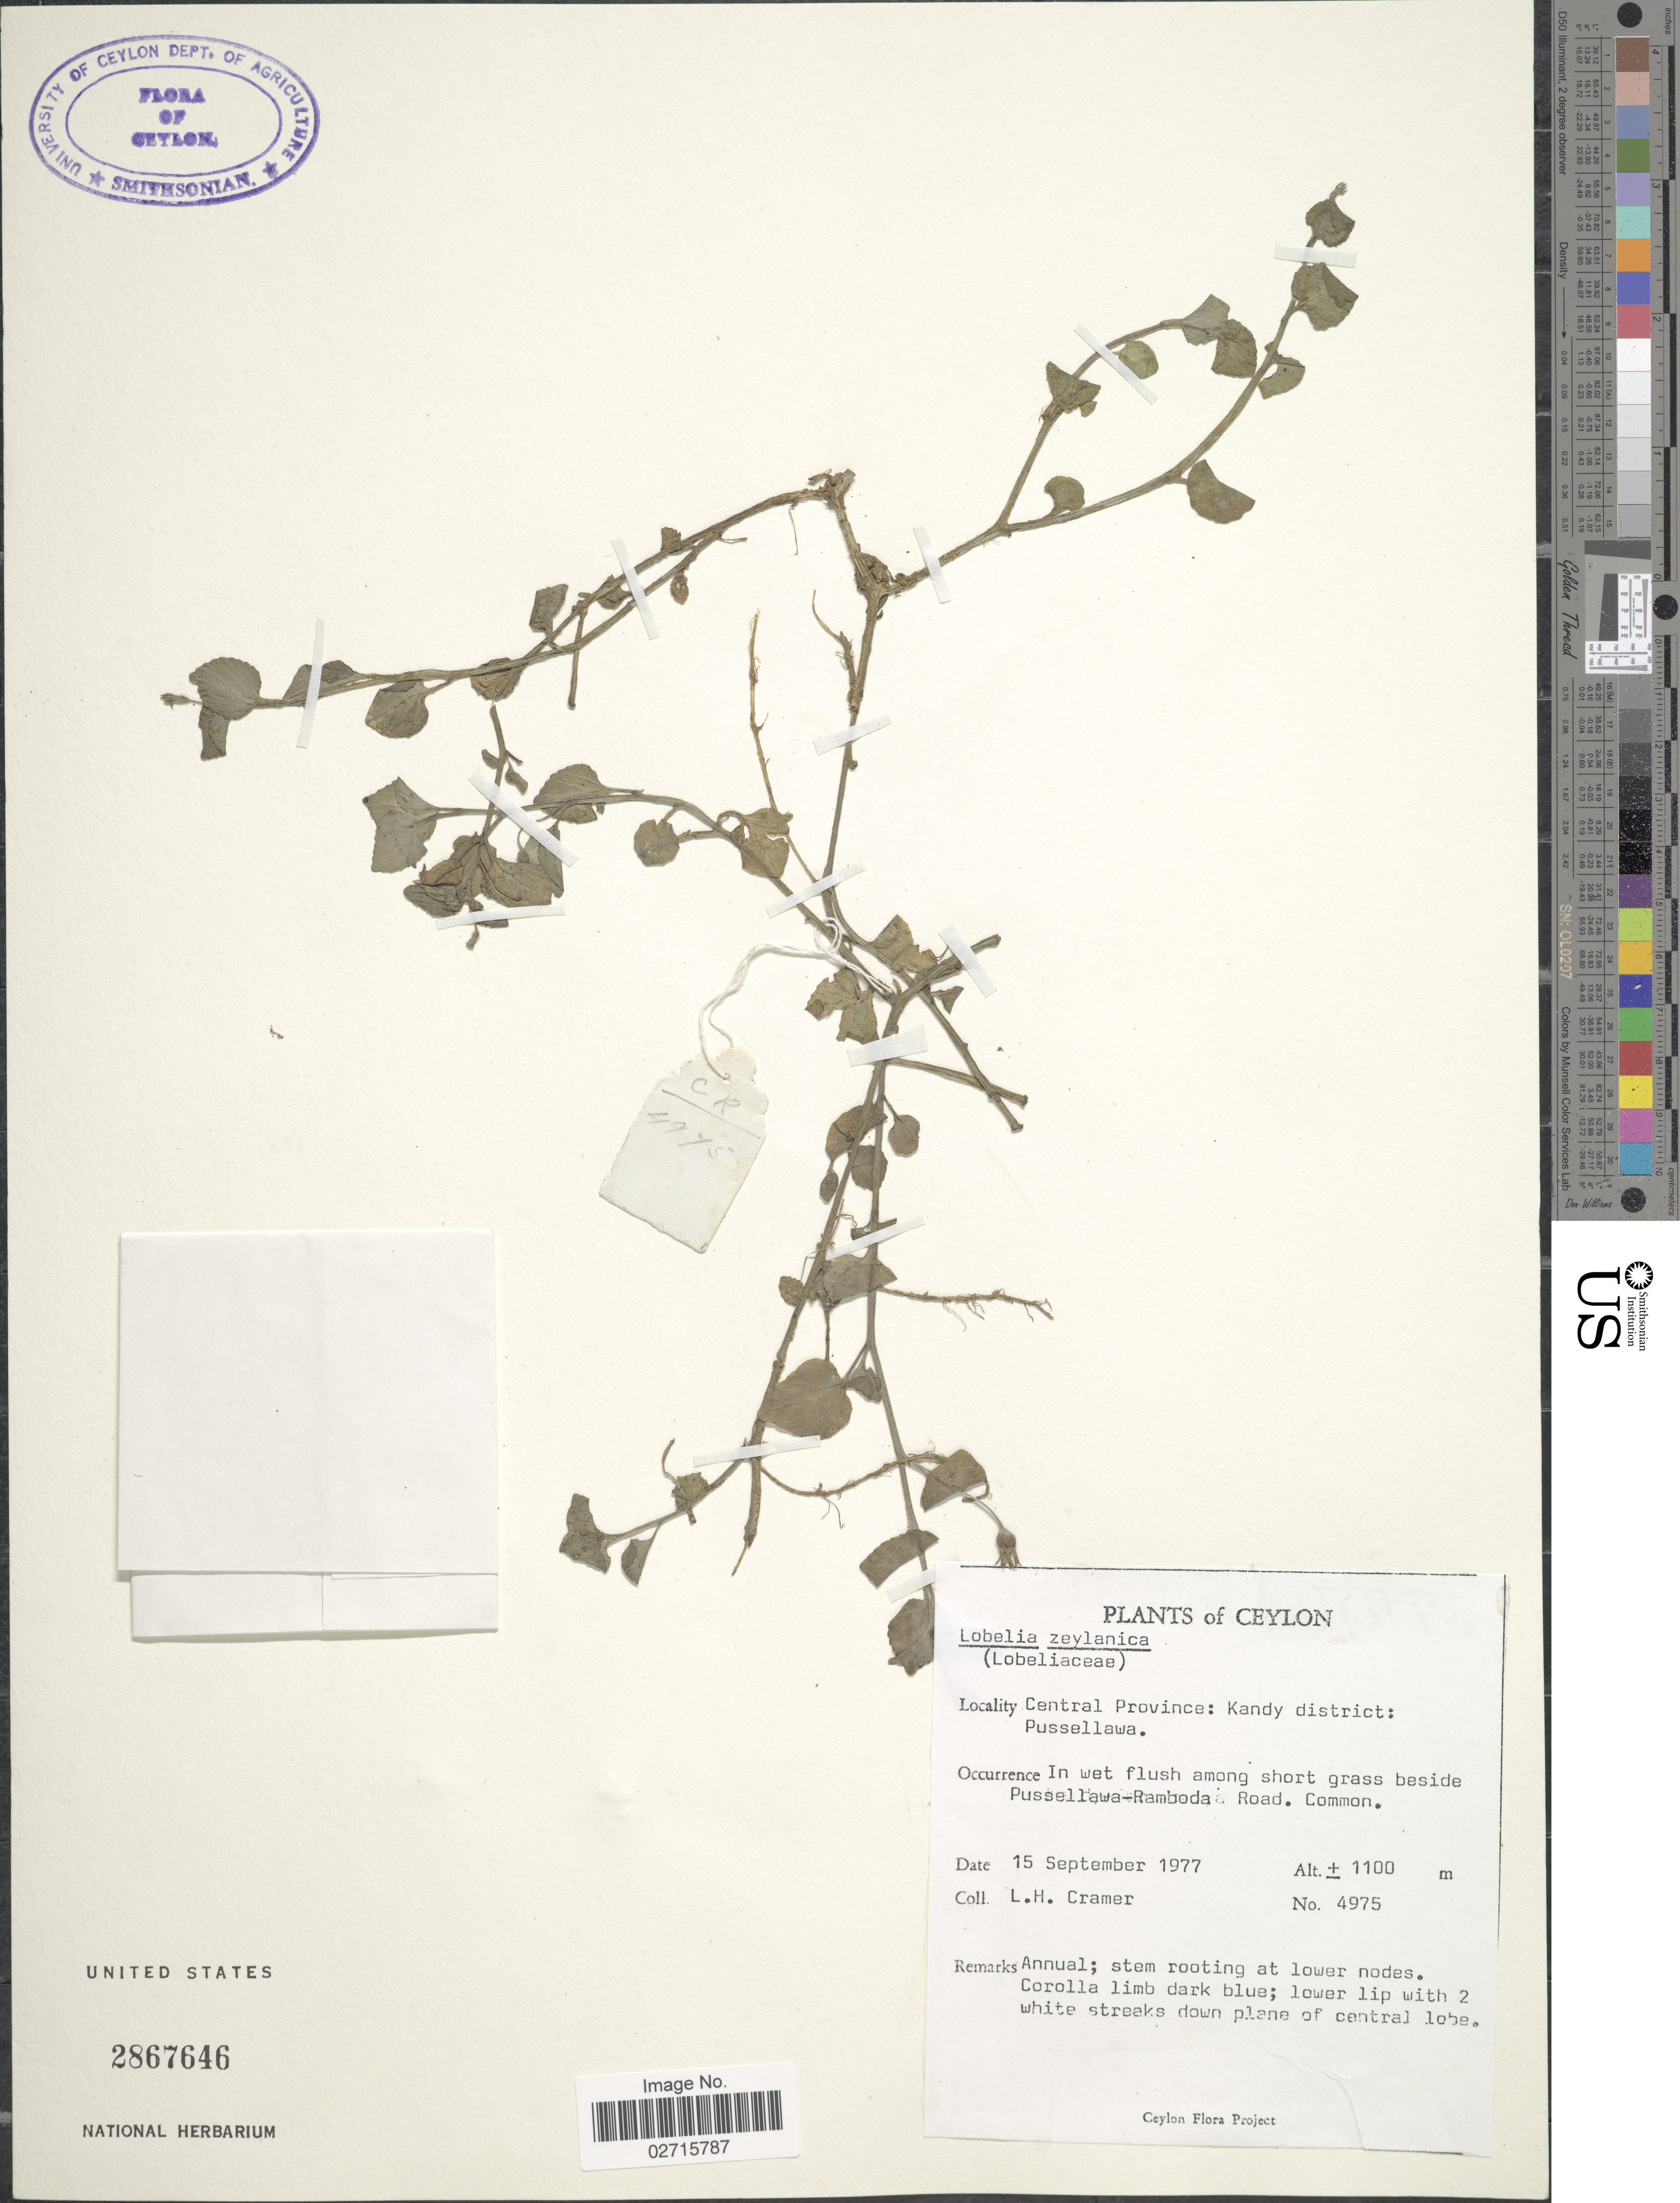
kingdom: Plantae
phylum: Tracheophyta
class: Magnoliopsida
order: Asterales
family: Campanulaceae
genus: Lobelia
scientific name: Lobelia zeylanica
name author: L.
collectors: L. H. Cramer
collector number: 4975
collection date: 1977-09-15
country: Sri Lanka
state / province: Central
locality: Ceylon. Central Province: Kandy District: Pussellawa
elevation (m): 1100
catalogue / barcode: US 2867646